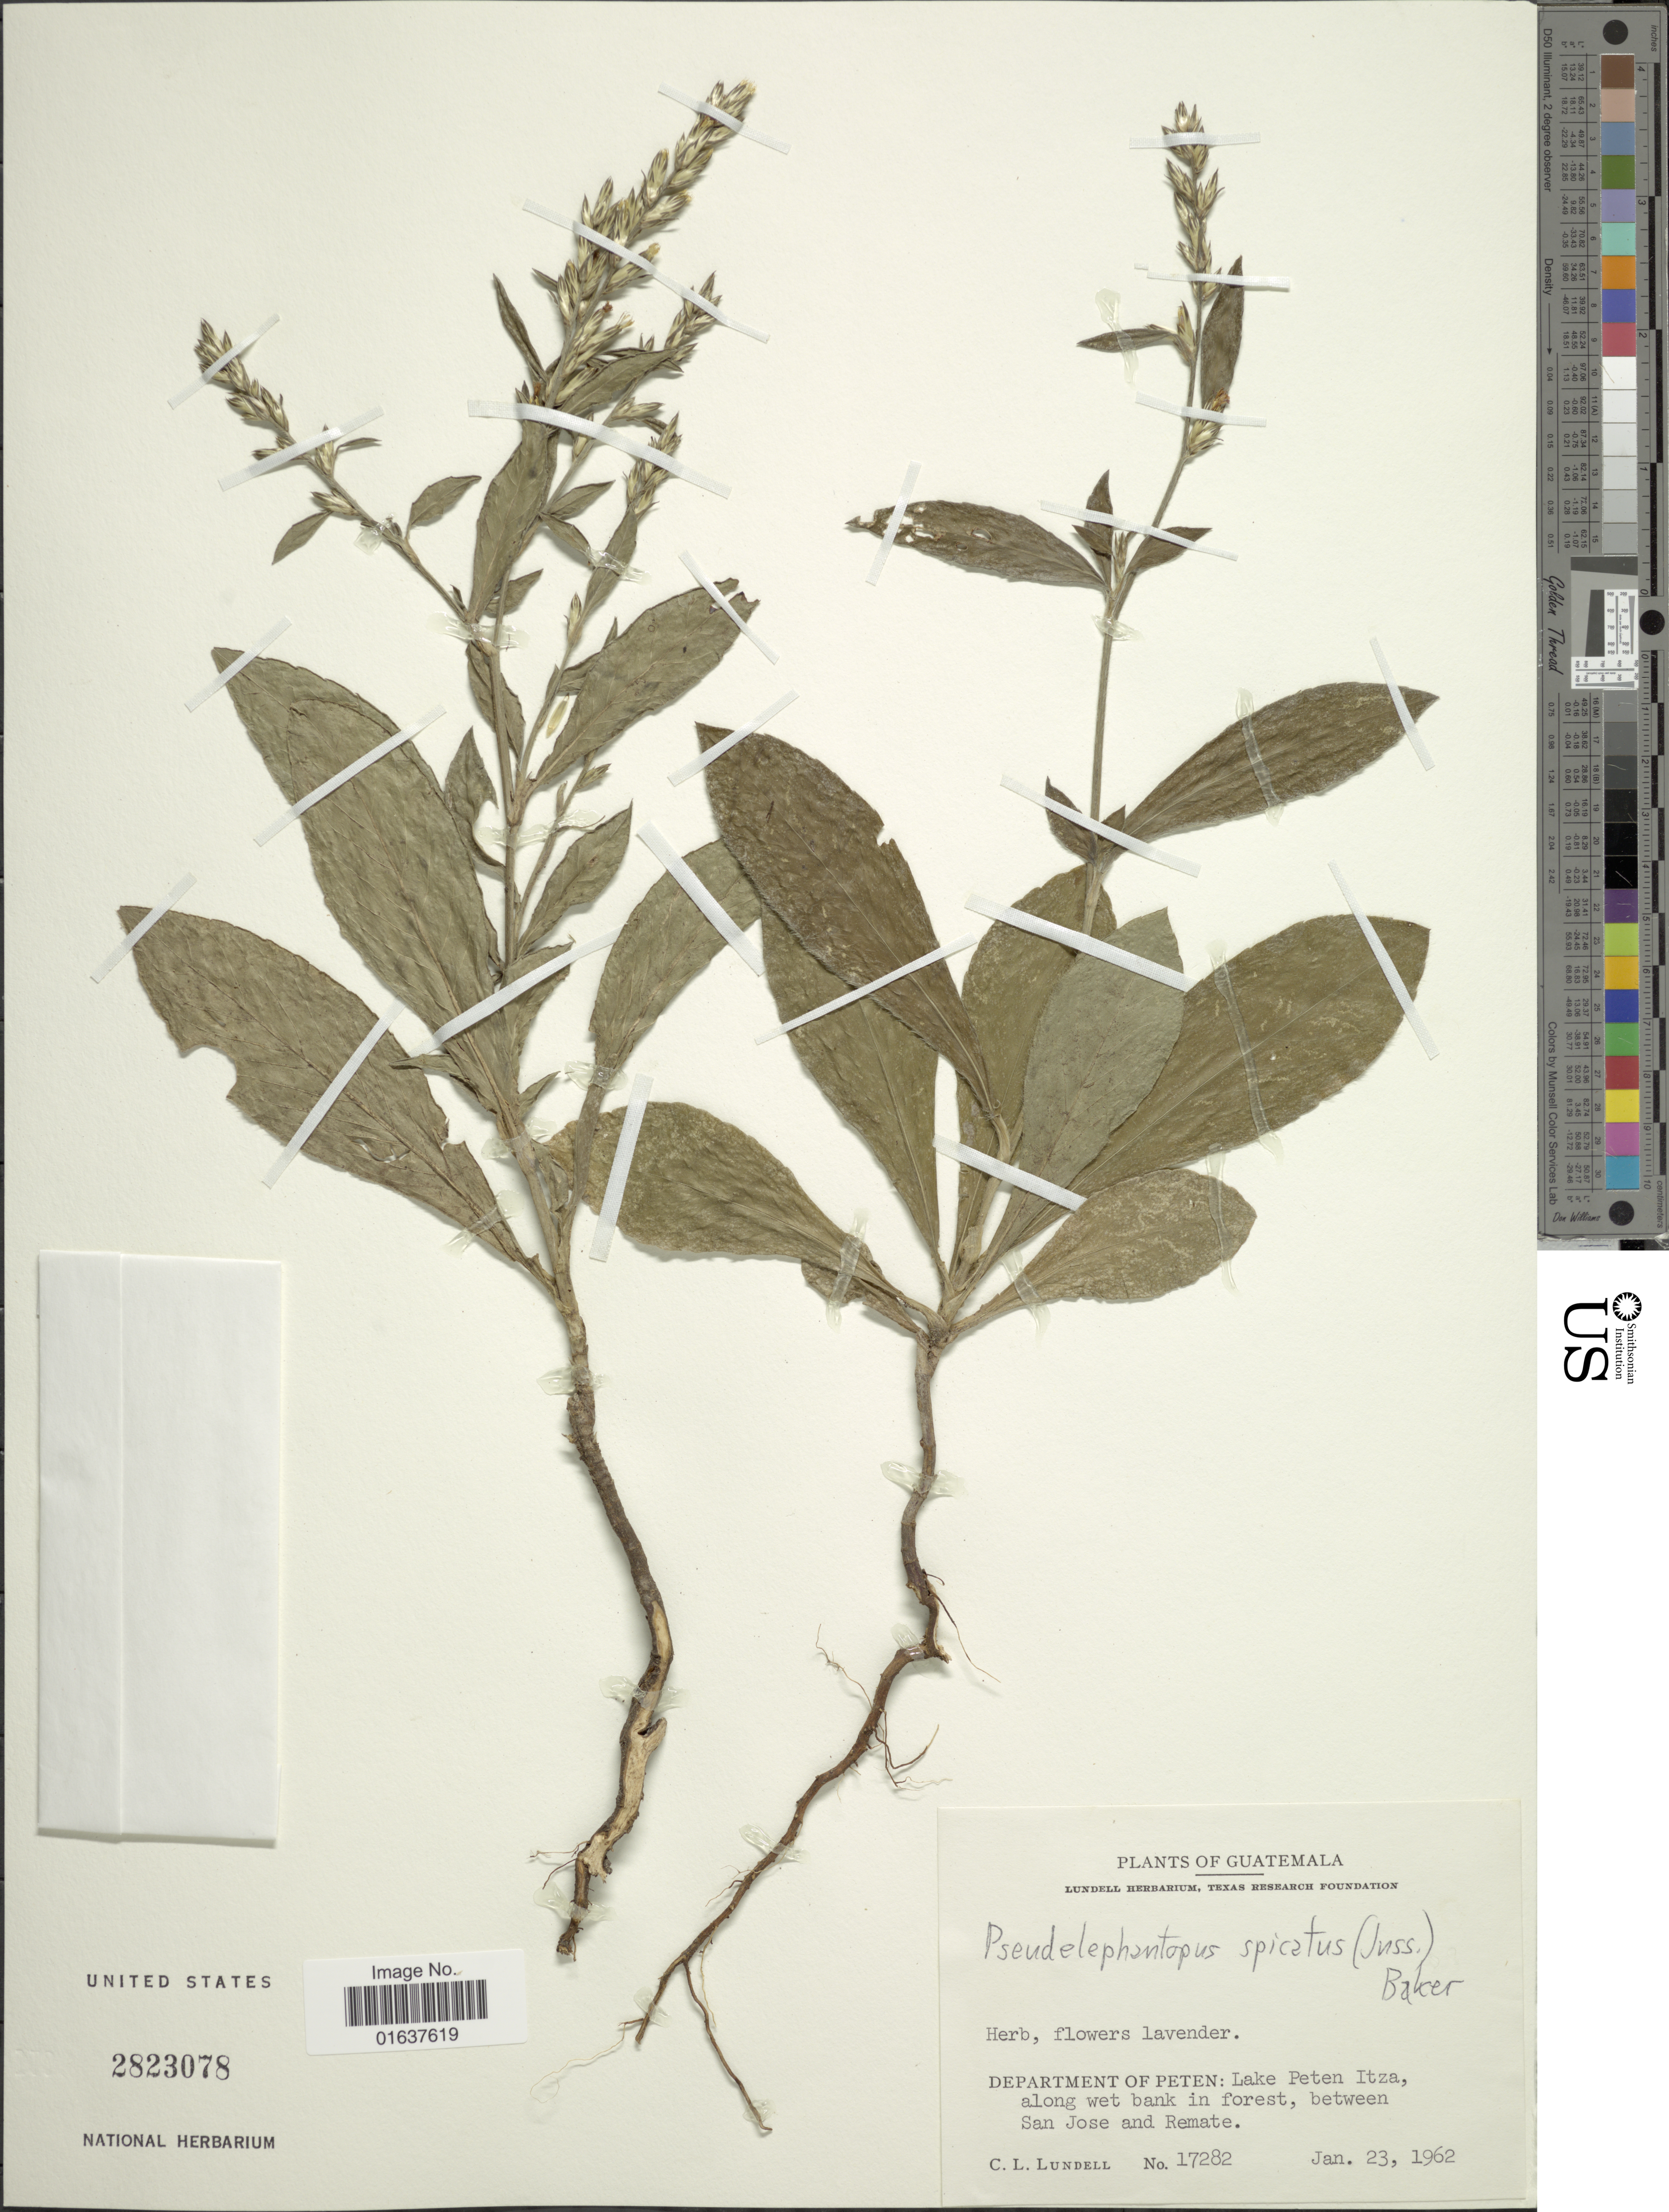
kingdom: Plantae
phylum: Tracheophyta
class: Magnoliopsida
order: Asterales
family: Asteraceae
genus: Pseudelephantopus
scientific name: Pseudelephantopus spicatus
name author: (Juss. ex Aubl.) C.F. Baker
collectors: C. L. Lundell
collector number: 17282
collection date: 1962-01-23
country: Guatemala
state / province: El Petén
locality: Department of Peten: Lake Peten Itza, along wet bank in forest, between San Jose and Remate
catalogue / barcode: US 2823078